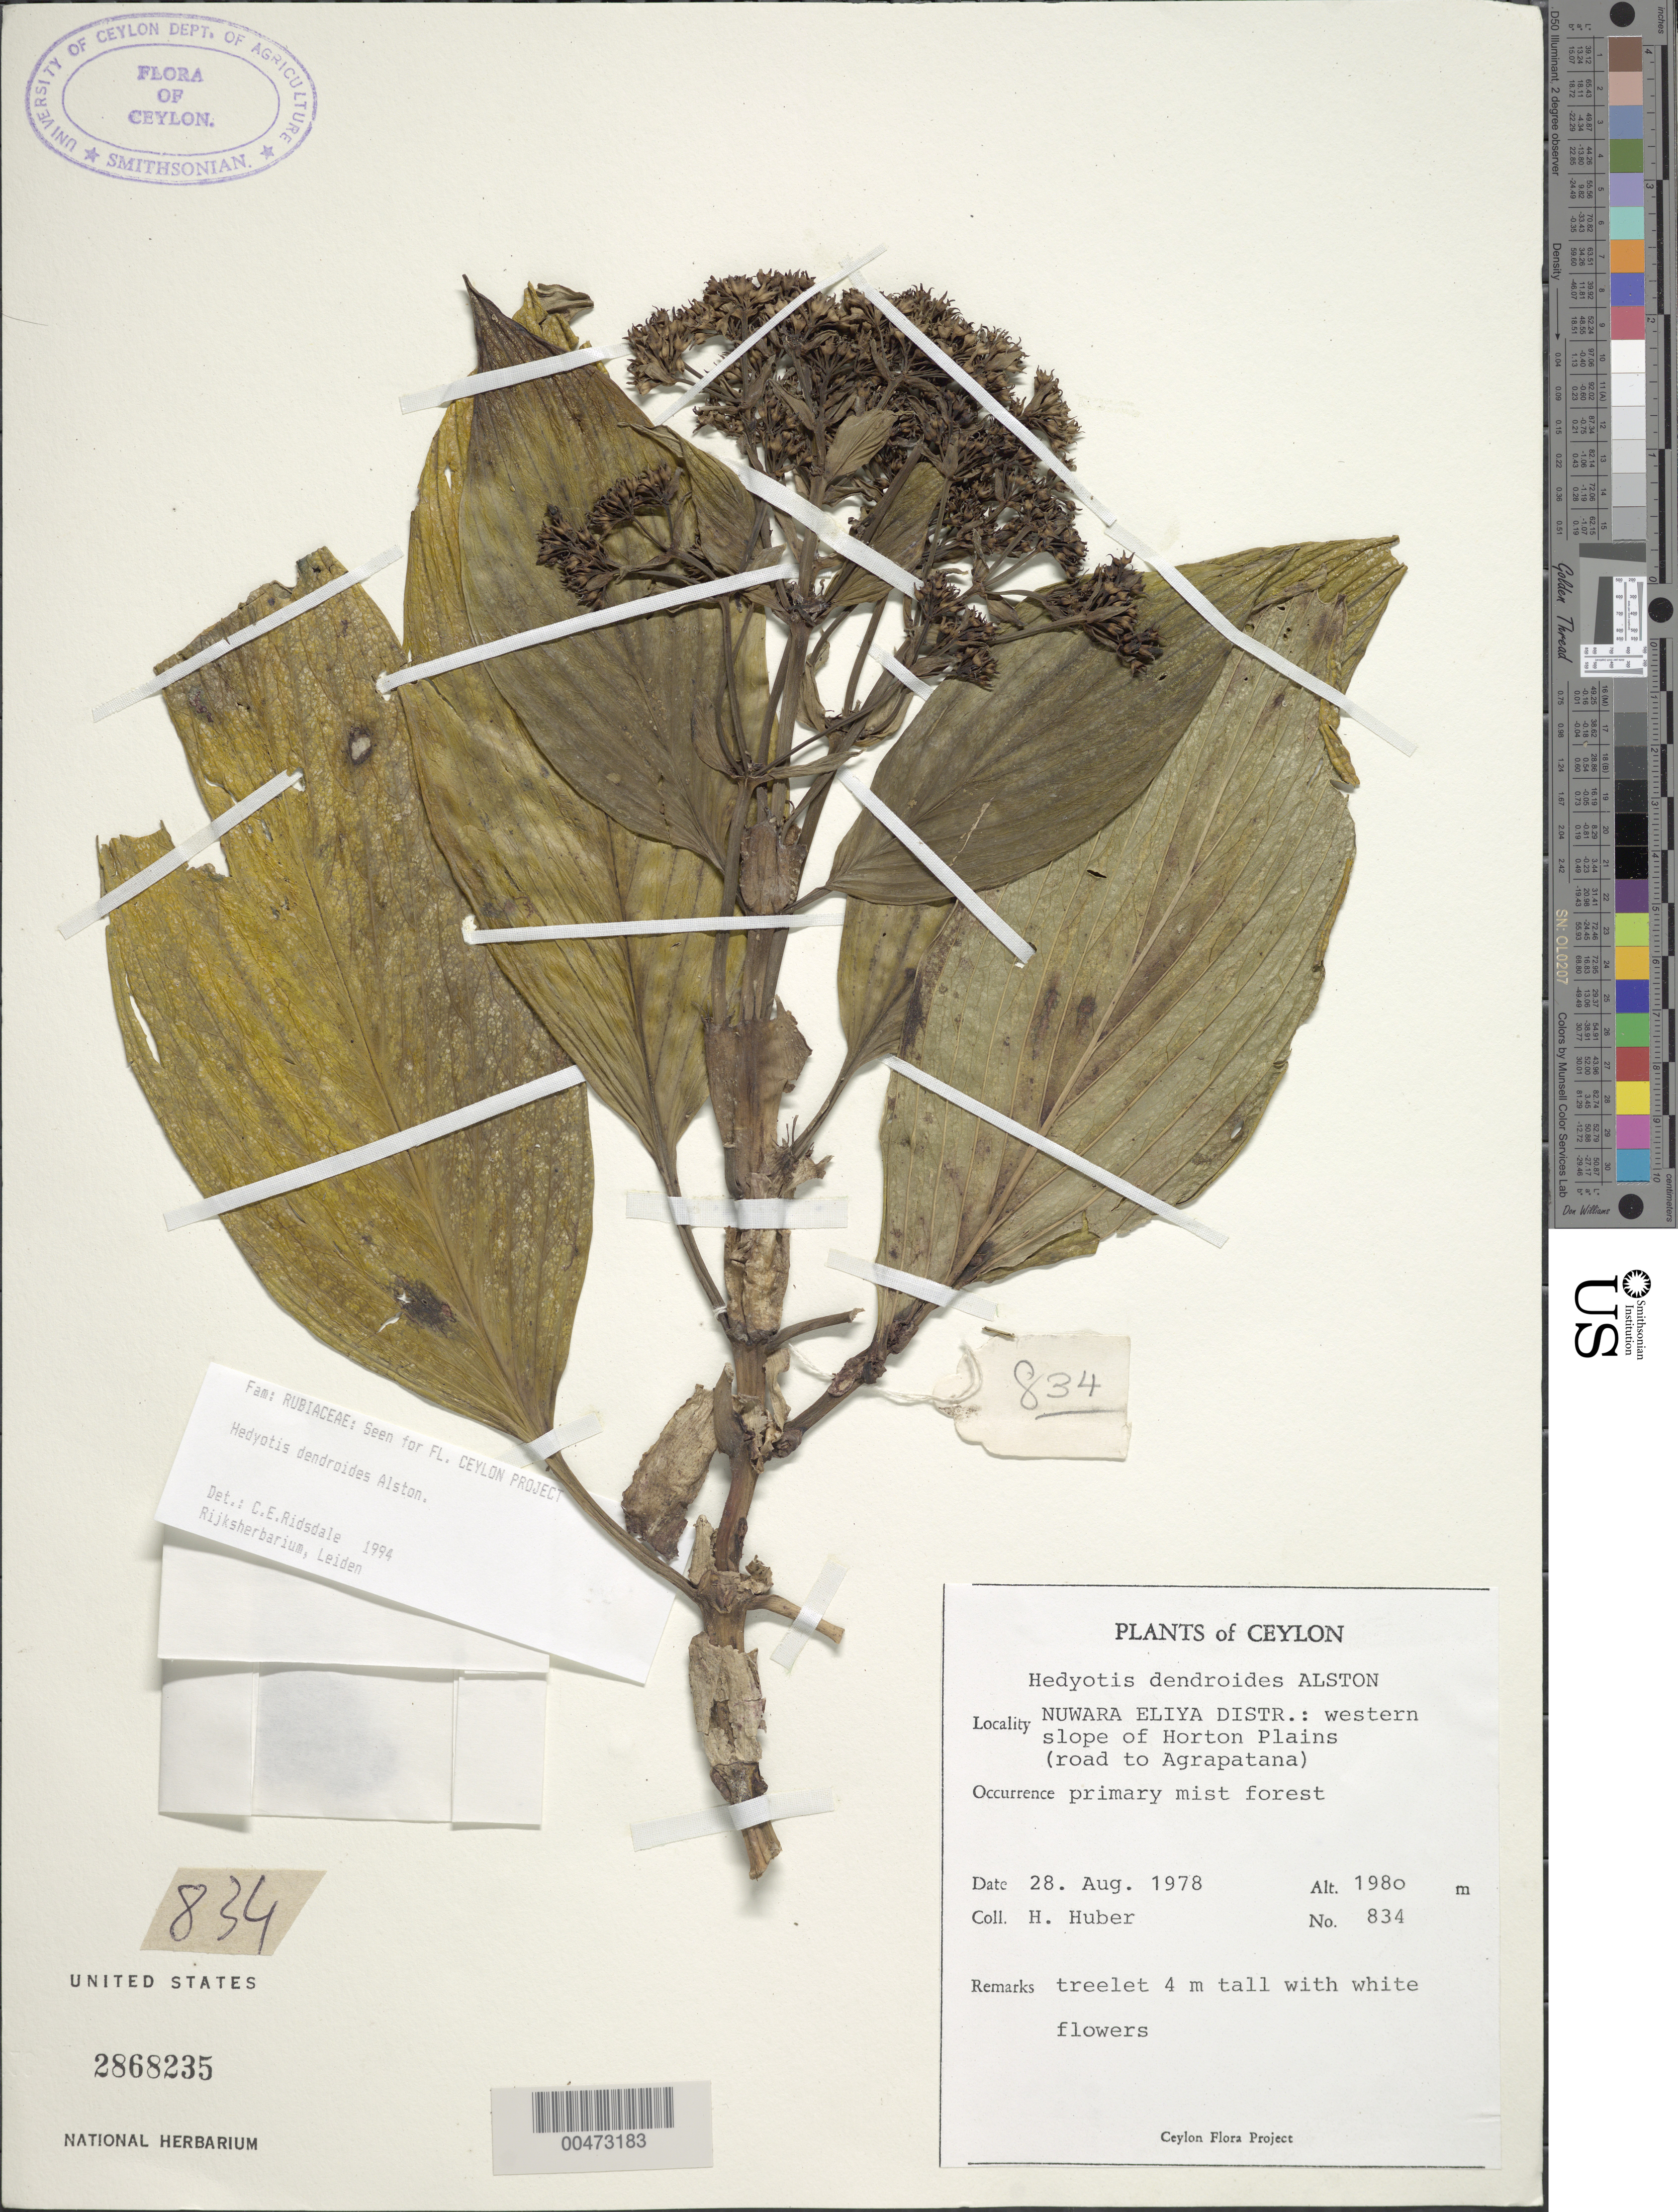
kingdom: Plantae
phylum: Tracheophyta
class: Magnoliopsida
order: Gentianales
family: Rubiaceae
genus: Hedyotis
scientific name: Hedyotis dendroides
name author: Alston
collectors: H. Huber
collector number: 834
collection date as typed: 28 Aug 1978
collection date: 1978-08-28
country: Sri Lanka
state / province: Central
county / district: Nuwara Eliya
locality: W slope of Horton Plains (rd to Agrapatana)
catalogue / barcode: US 2868235